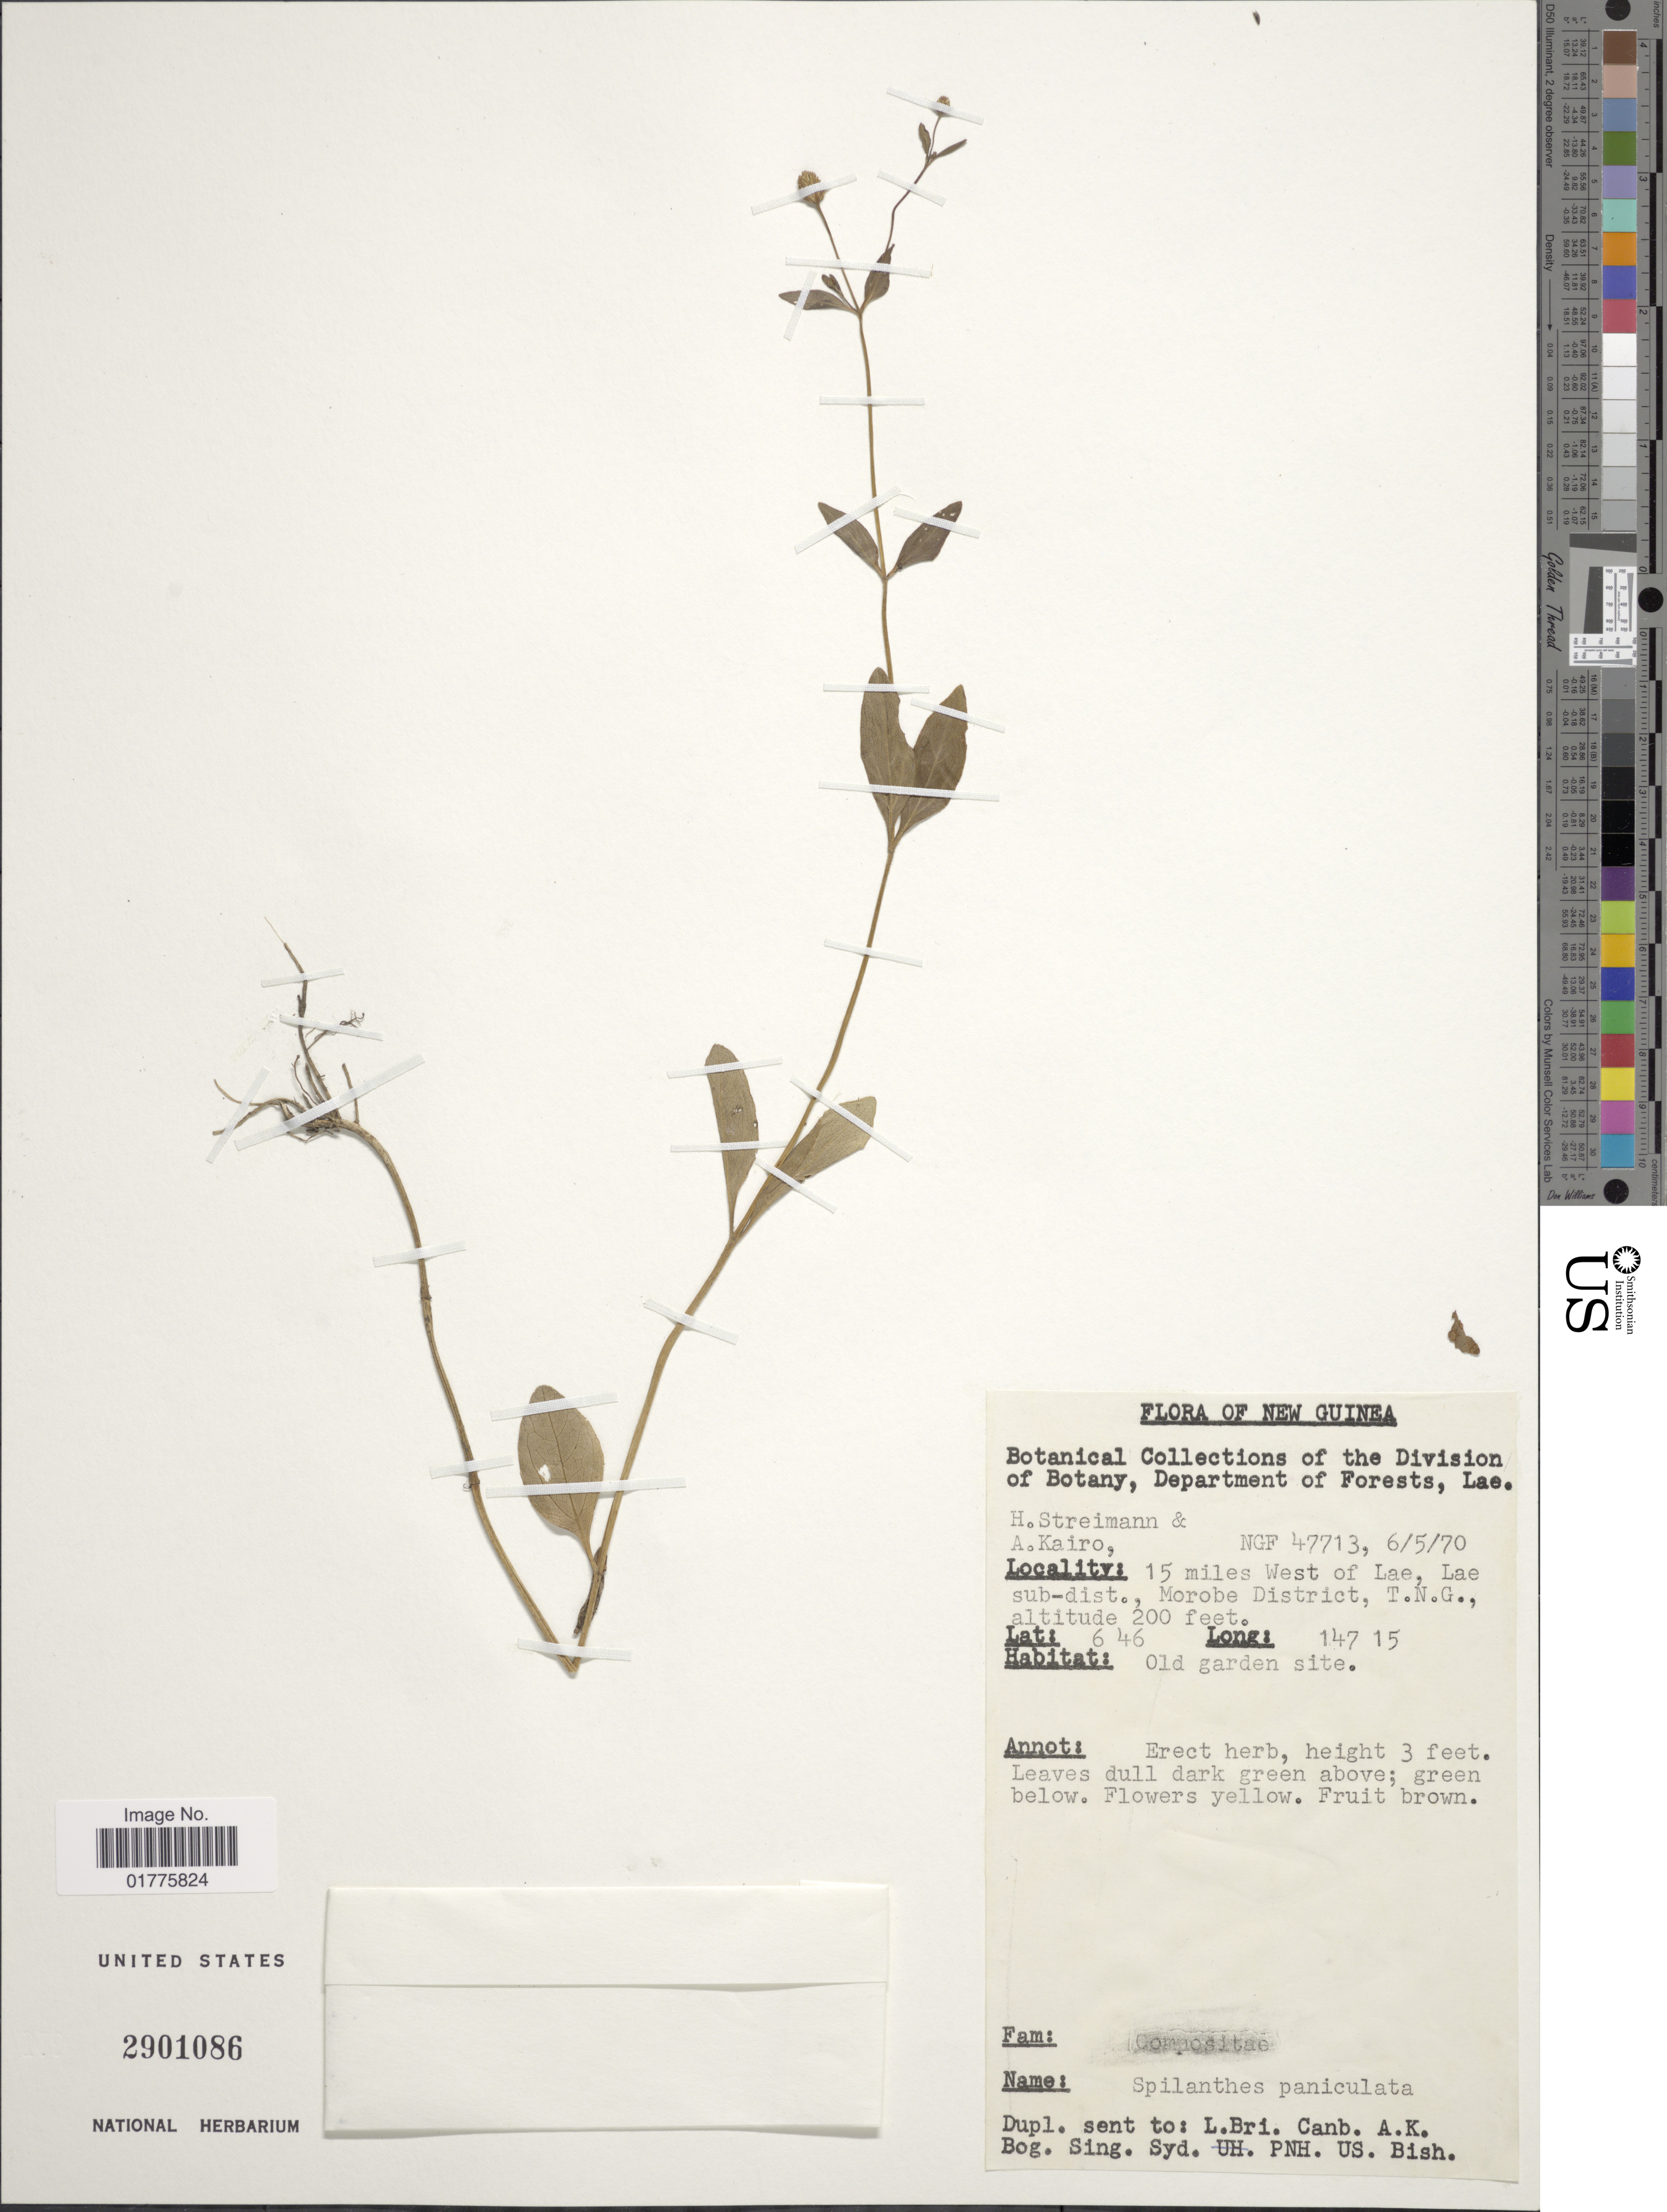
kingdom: Plantae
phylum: Tracheophyta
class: Magnoliopsida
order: Asterales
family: Asteraceae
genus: Acmella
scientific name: Acmella paniculata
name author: (Wall. ex DC.) R.K. Jansen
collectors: H. Streimann & A. Kairo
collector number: NGF47713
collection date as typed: Transcribed d/m/y: 6/5/70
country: Papua New Guinea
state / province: Morobe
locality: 15 miles West of Lae, Lae sub-dist., T.N.G., old garden site, New Guinea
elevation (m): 61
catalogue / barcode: US 2901086